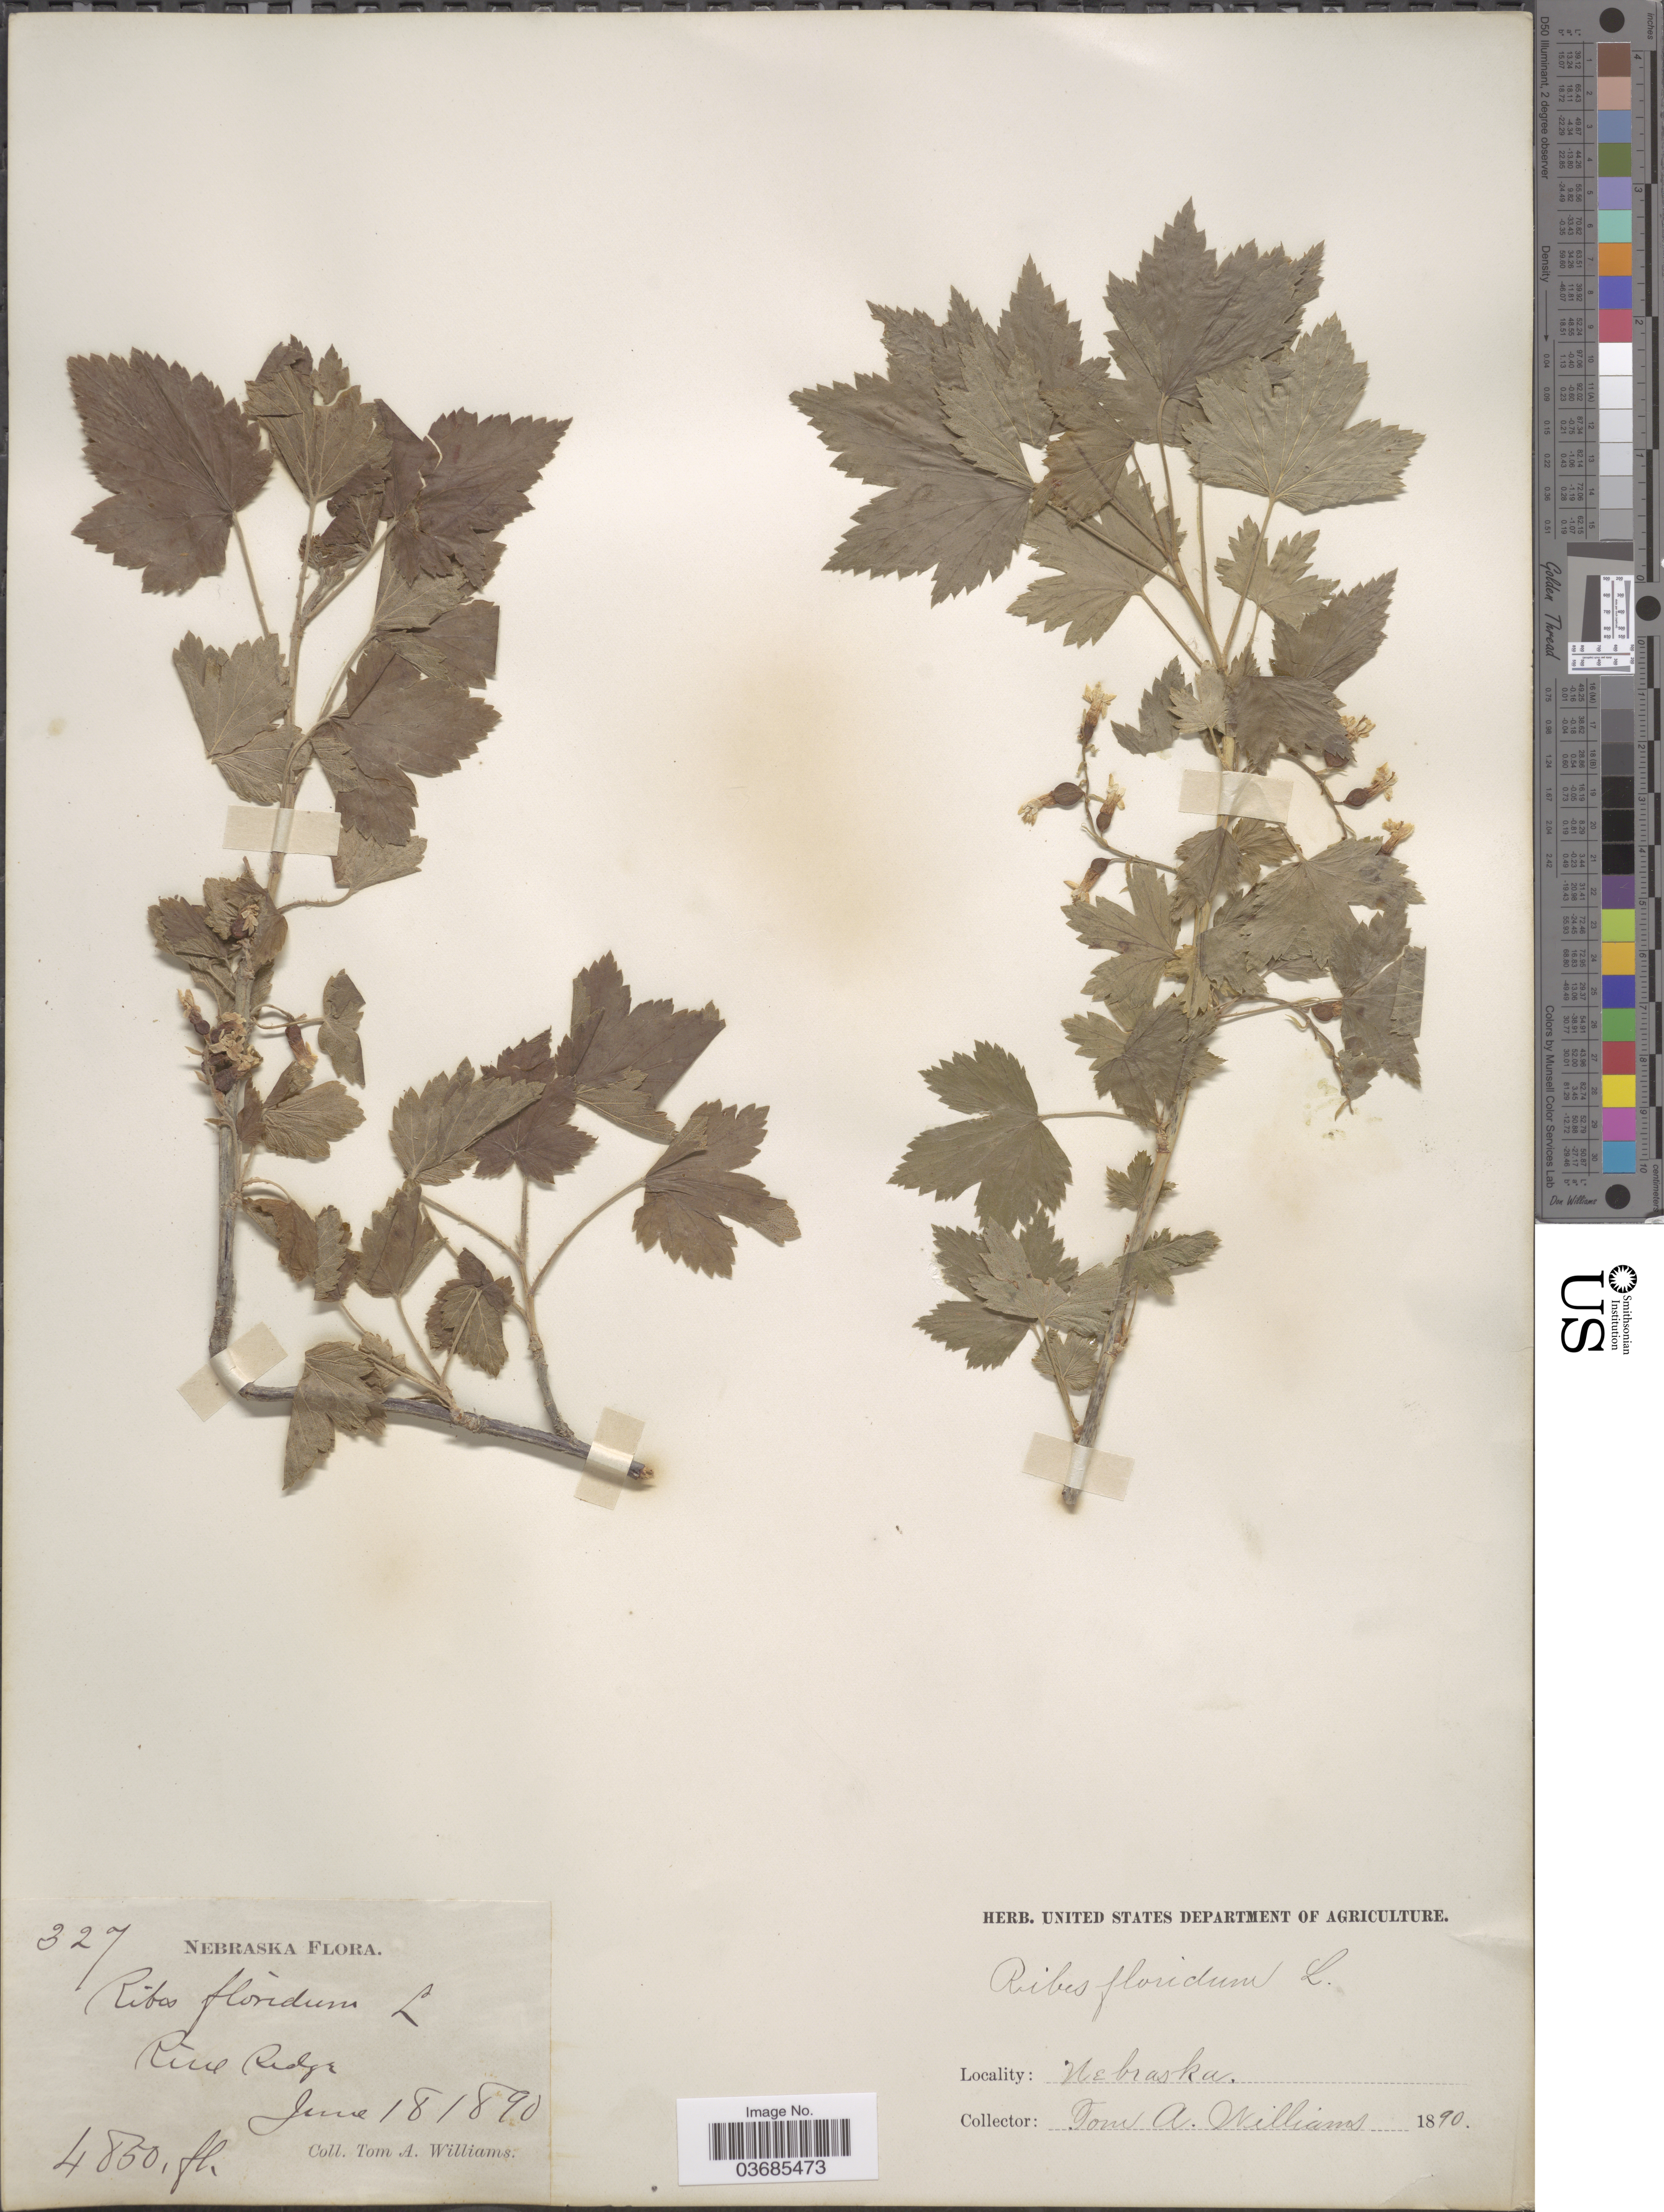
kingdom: Plantae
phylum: Tracheophyta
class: Magnoliopsida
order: Saxifragales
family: Grossulariaceae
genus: Ribes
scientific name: Ribes americanum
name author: Mill.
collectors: T. Williams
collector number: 327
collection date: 1890-06-18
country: United States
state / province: Nebraska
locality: Pine Ridge.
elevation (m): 1478